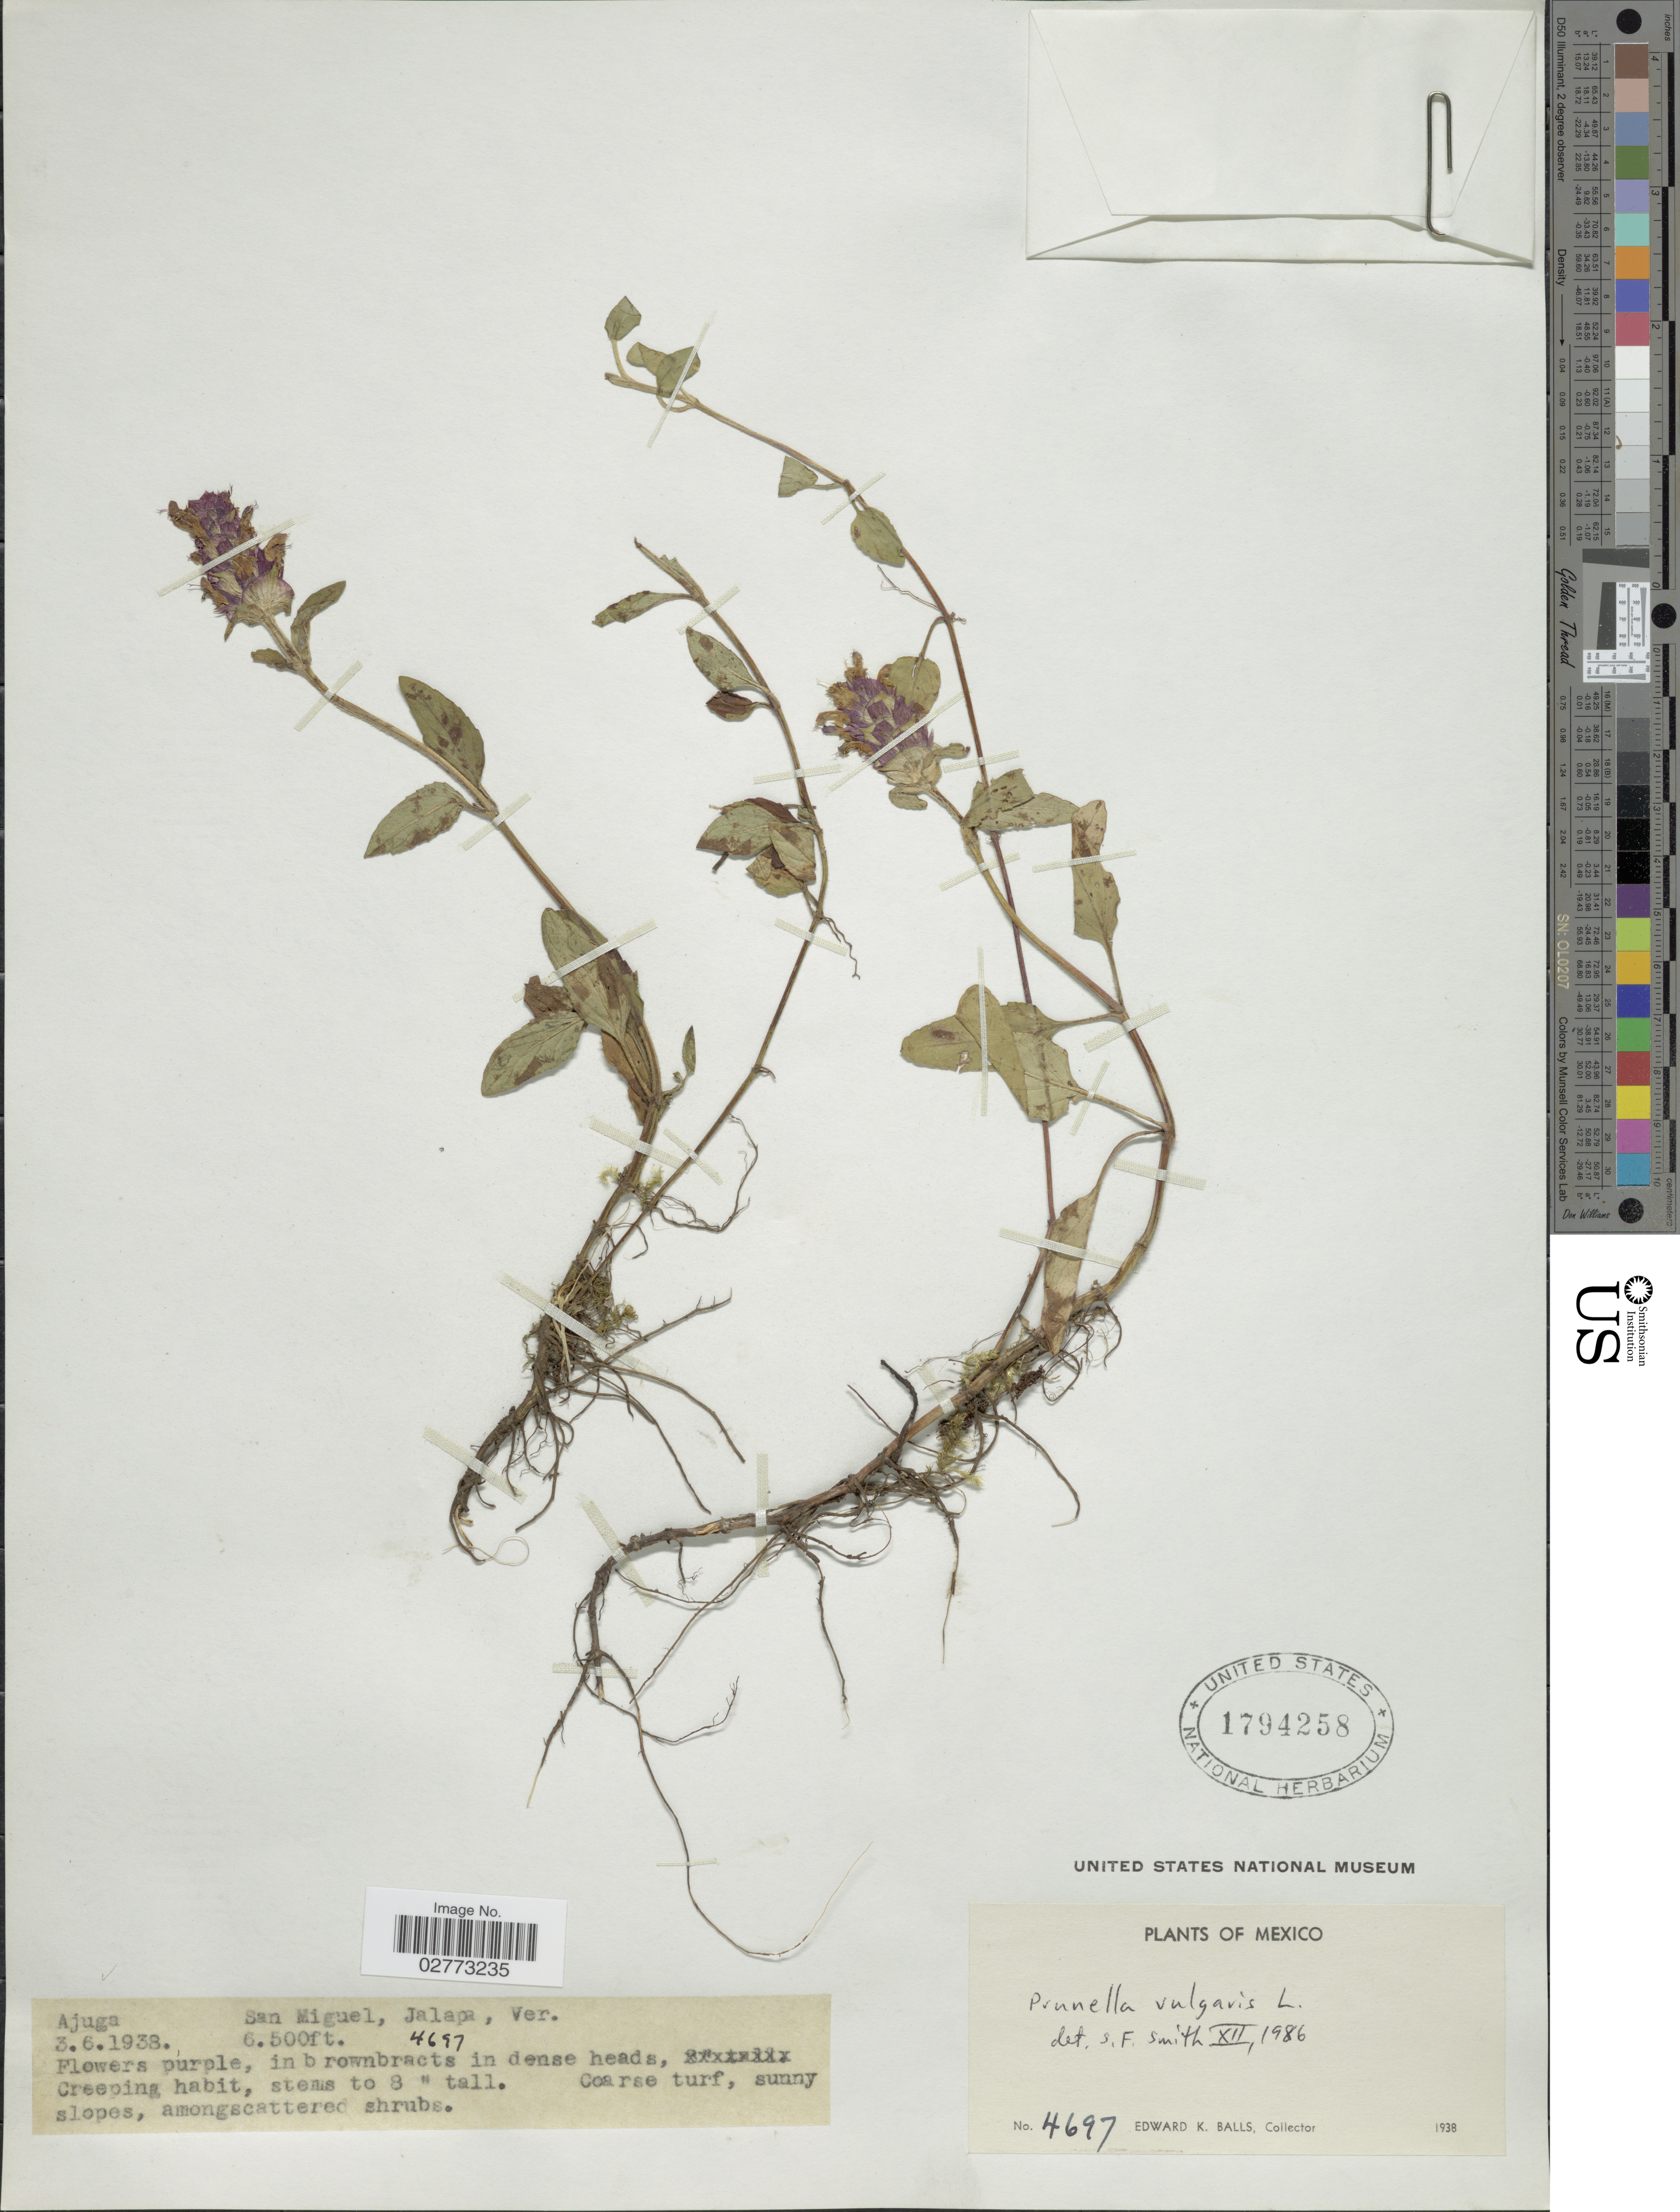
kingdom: Plantae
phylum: Tracheophyta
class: Magnoliopsida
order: Lamiales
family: Lamiaceae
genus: Prunella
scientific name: Prunella vulgaris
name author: L.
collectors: E. K. Balls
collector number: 4697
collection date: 1938-06-03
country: Mexico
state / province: Veracruz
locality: San Miguel, Jalapa, Ver.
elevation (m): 1981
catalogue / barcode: US 1794258